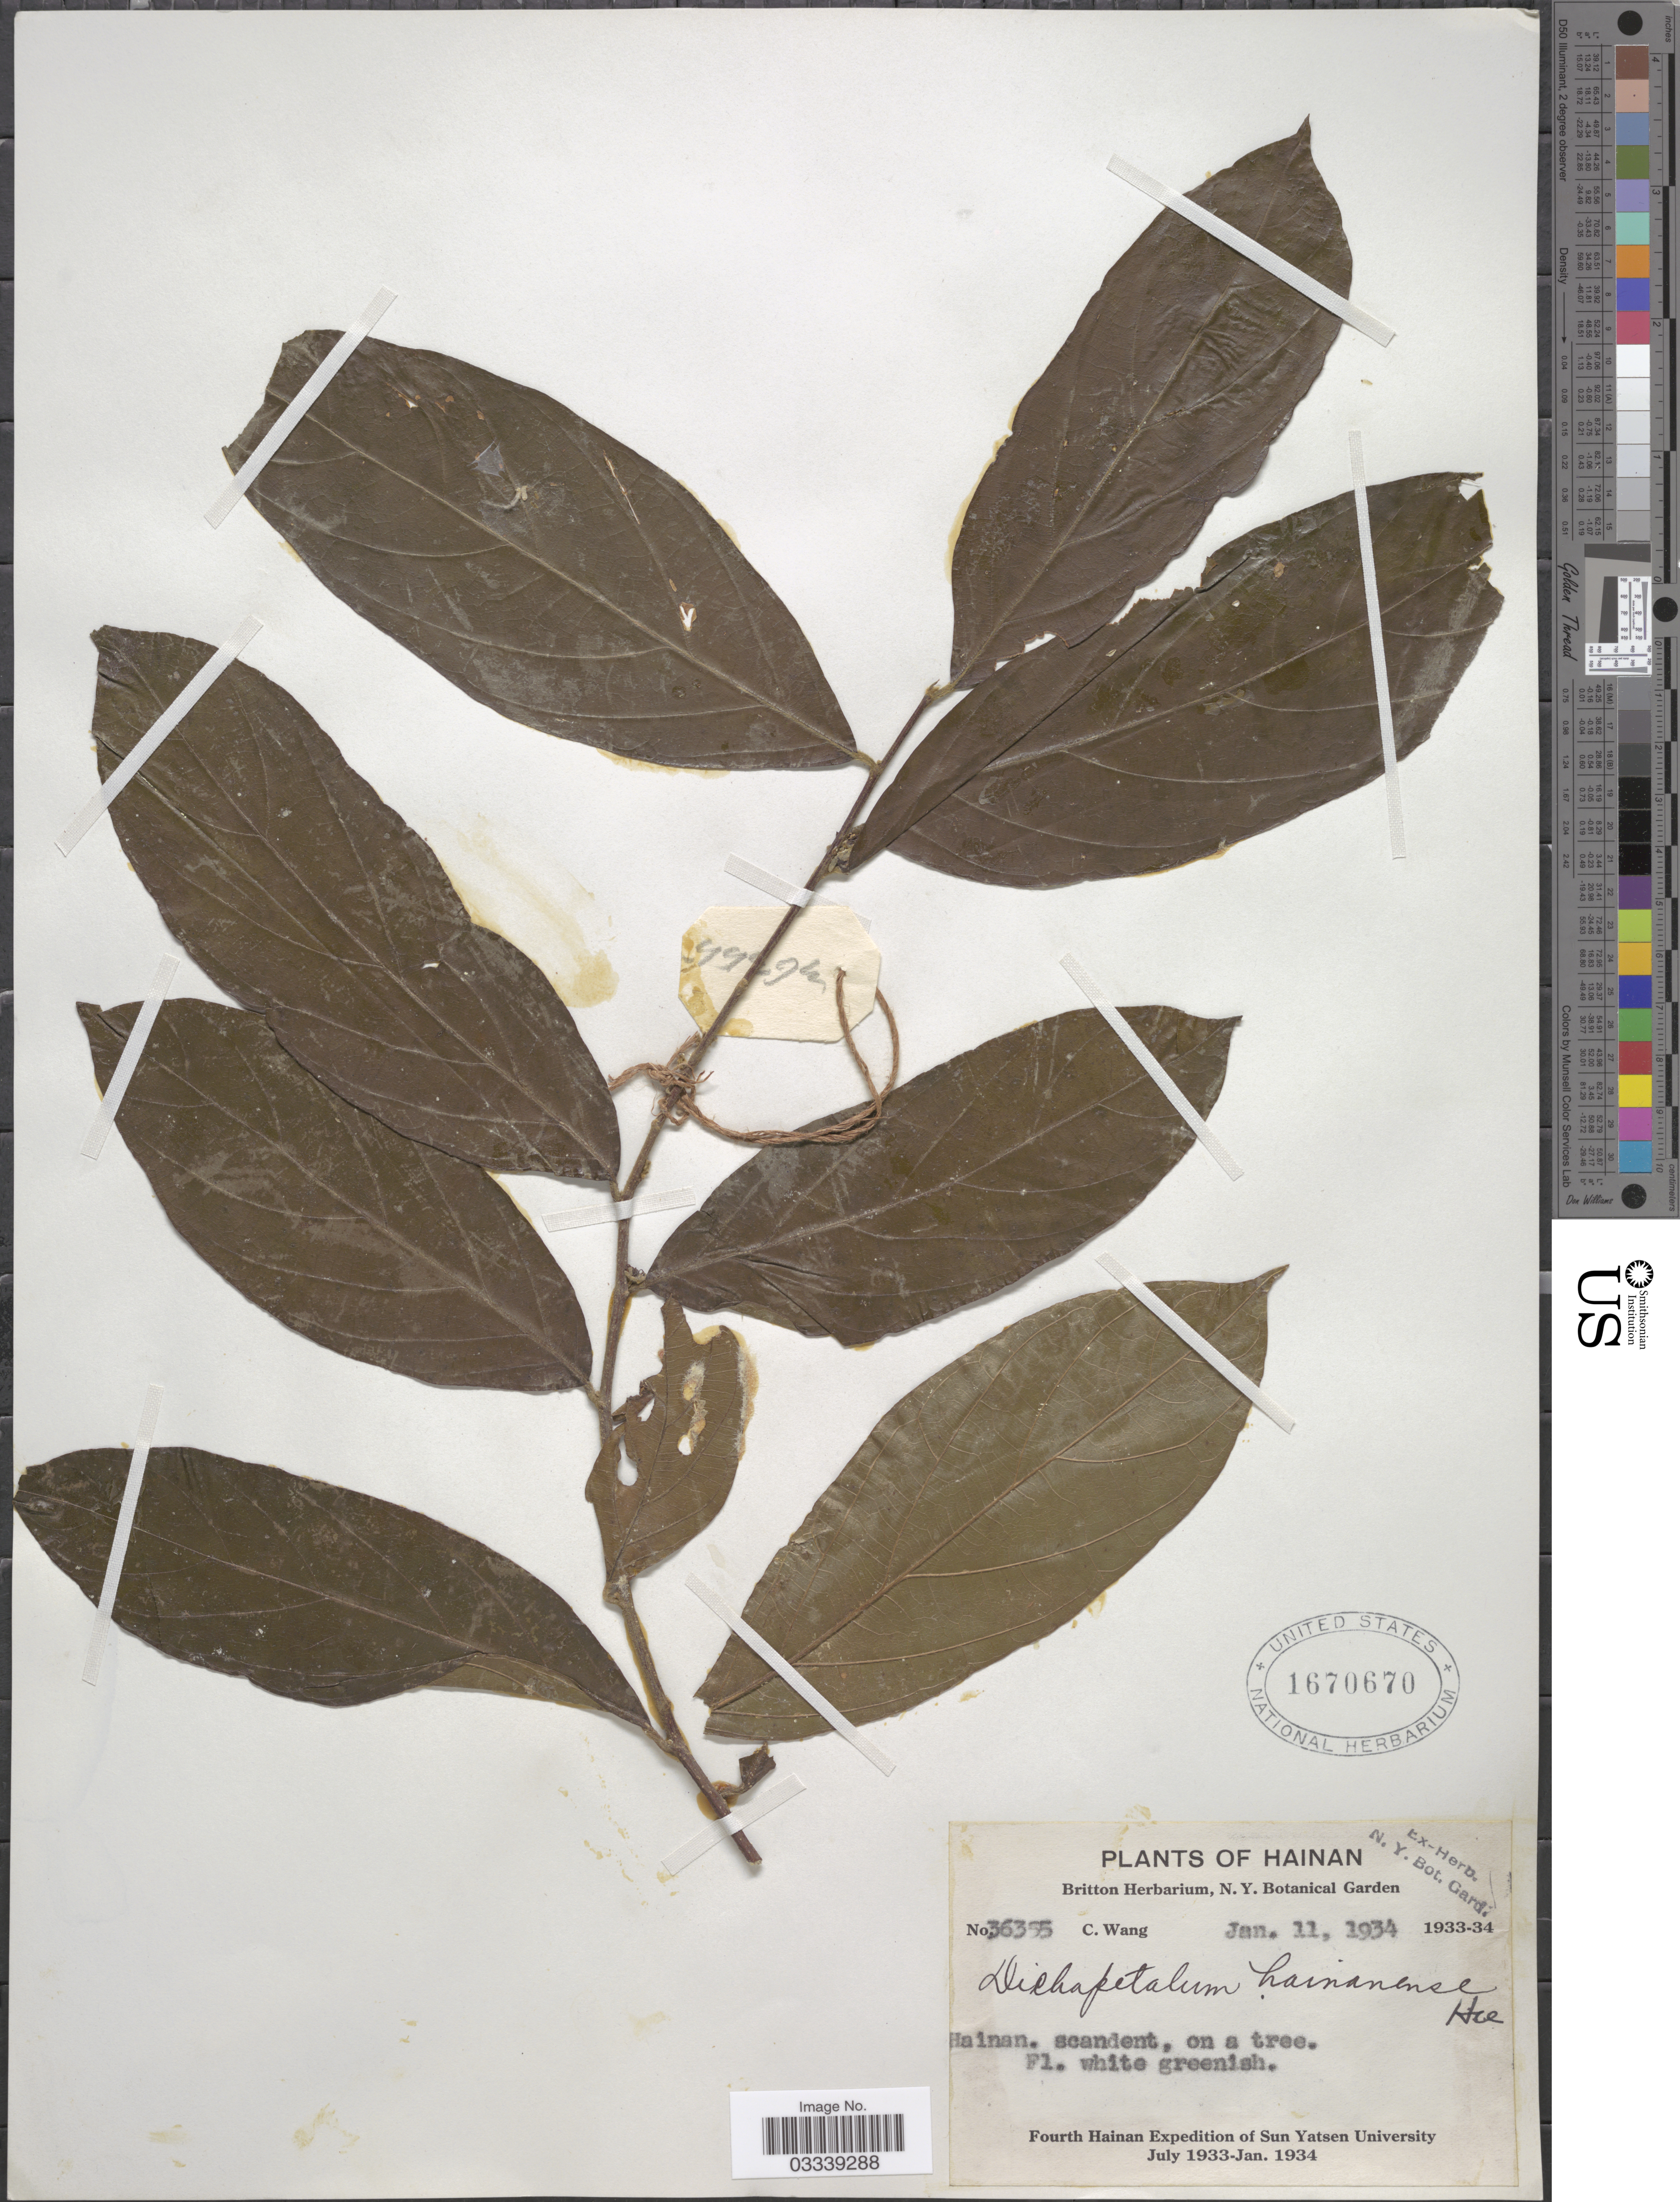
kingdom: Plantae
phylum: Tracheophyta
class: Magnoliopsida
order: Malpighiales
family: Dichapetalaceae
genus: Dichapetalum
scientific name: Dichapetalum hainanense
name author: (Hance) Engl.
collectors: C. Wang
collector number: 36355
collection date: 1934-01-11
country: China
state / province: Hainan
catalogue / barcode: US 1670670